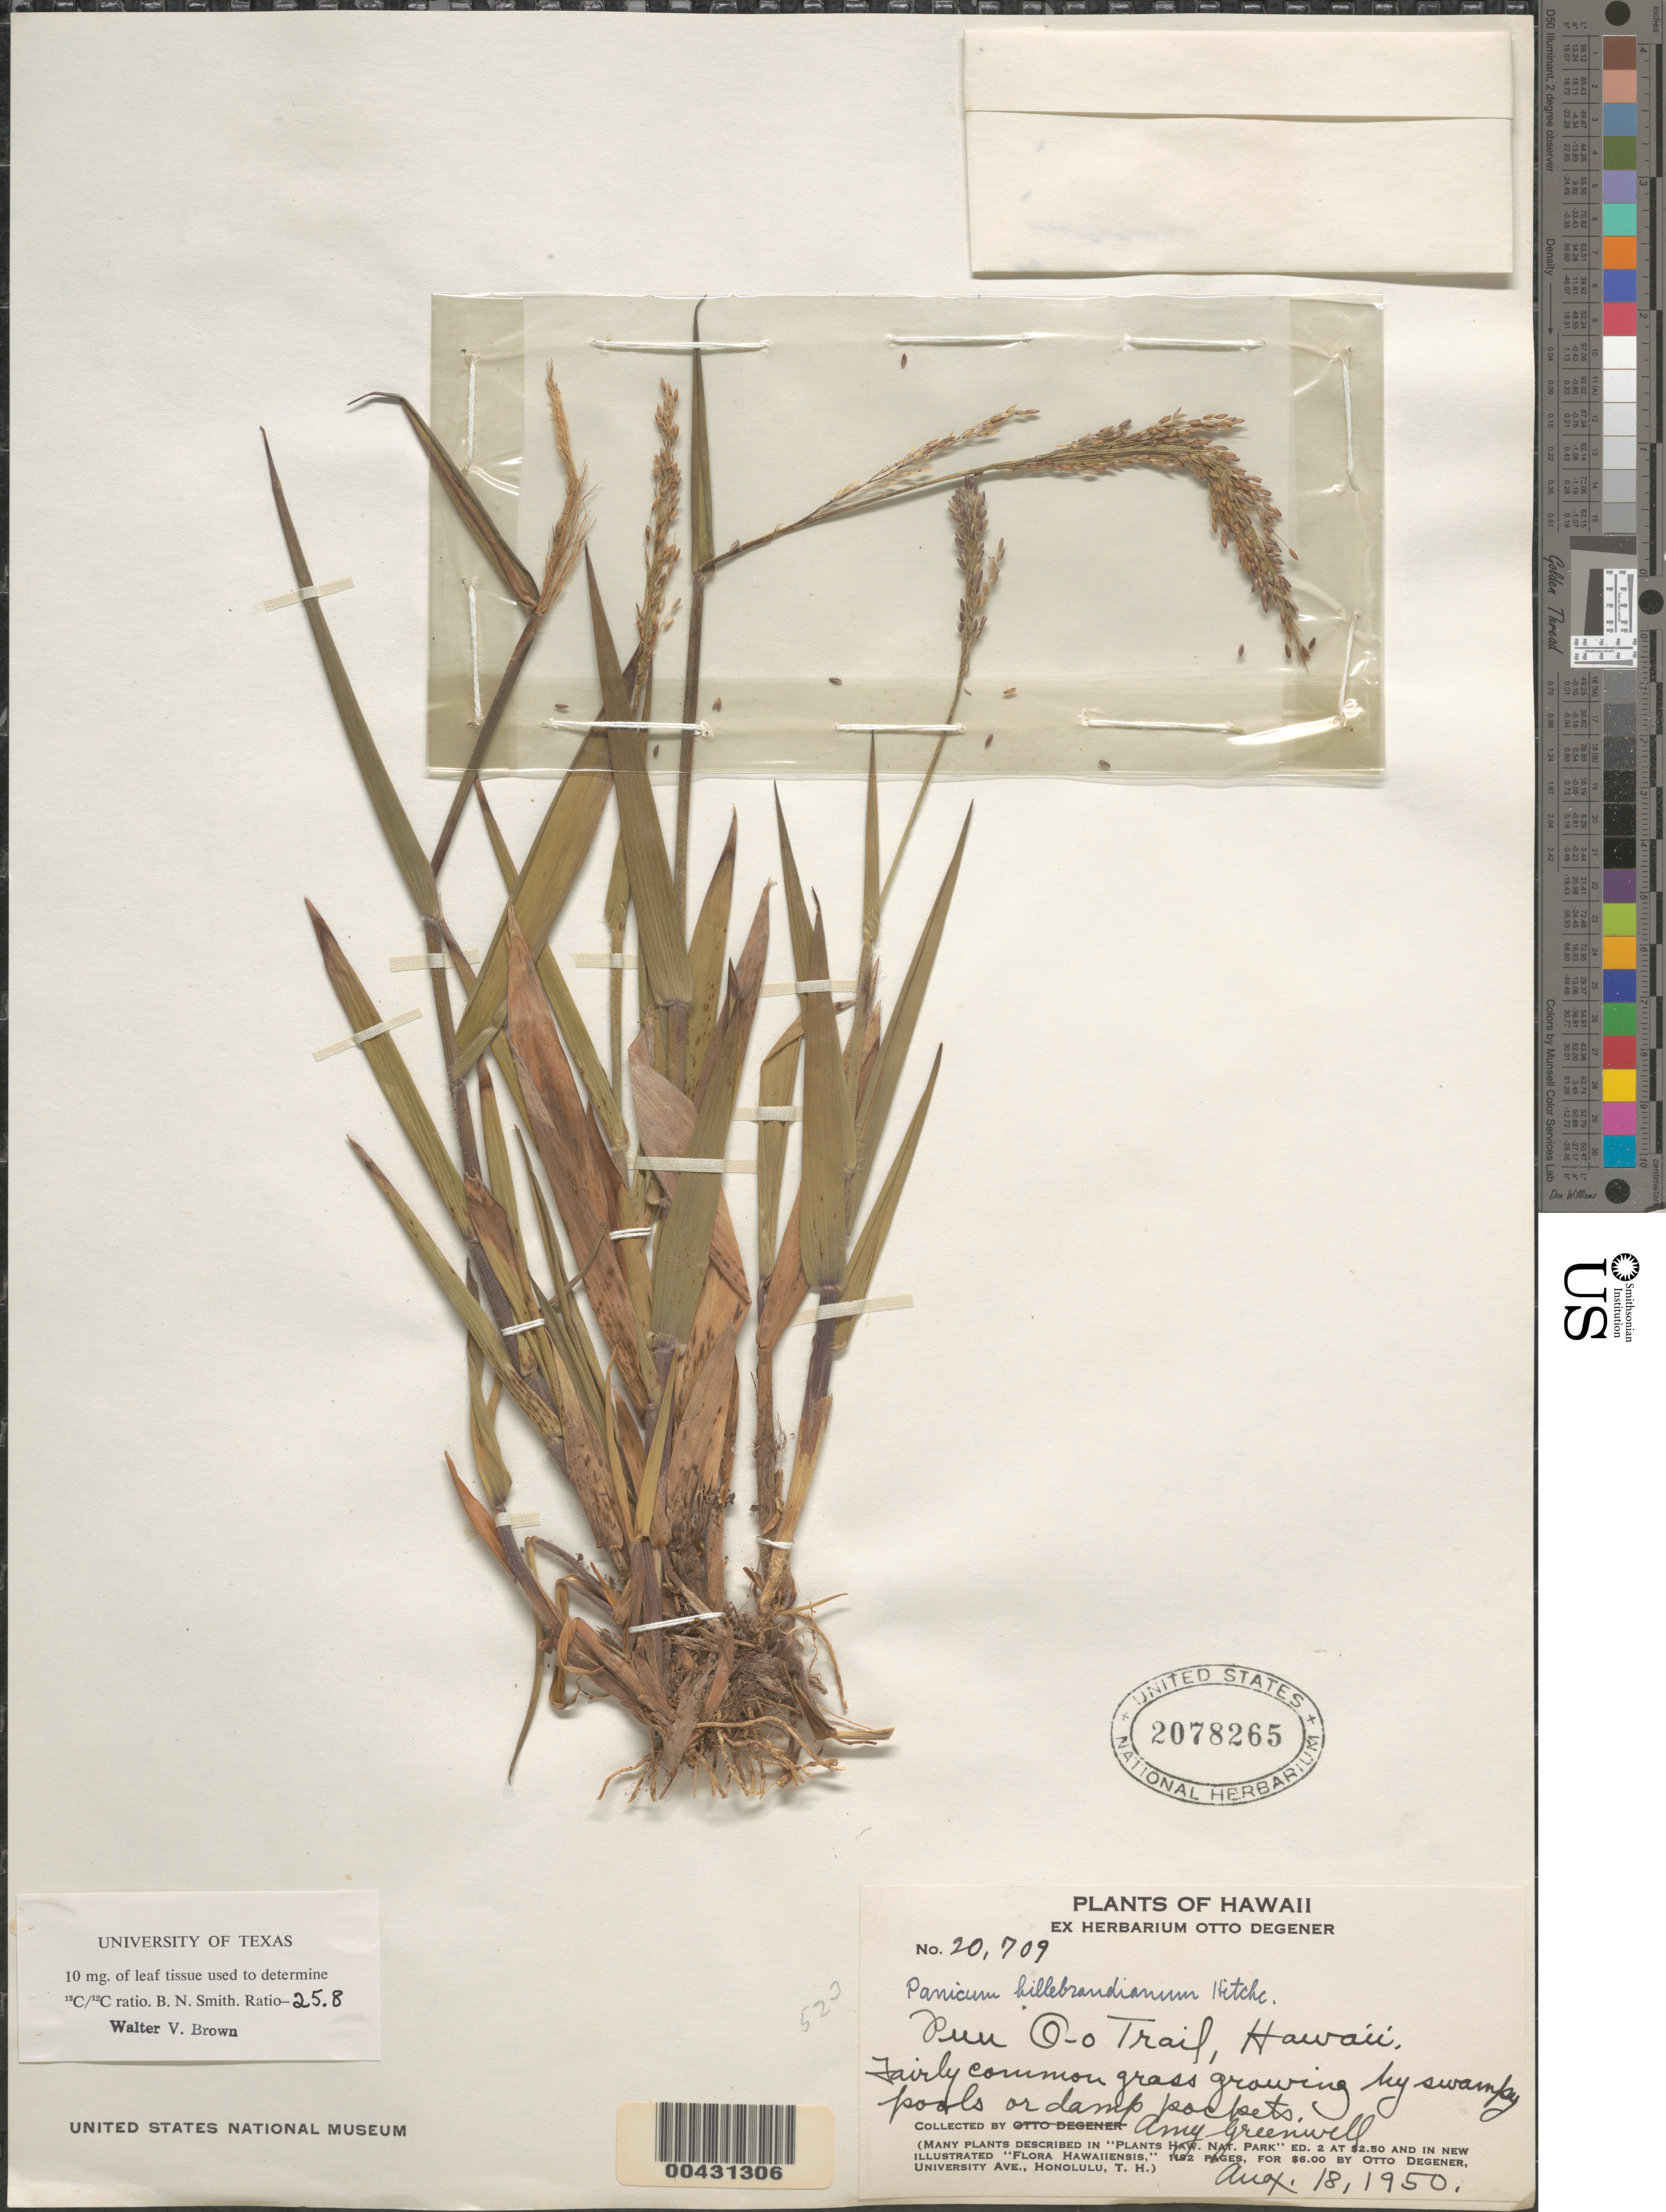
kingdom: Plantae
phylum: Tracheophyta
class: Liliopsida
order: Poales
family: Poaceae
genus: Dichanthelium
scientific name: Dichanthelium hillebrandianum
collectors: A. B. Greenwell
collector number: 20709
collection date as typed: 18 Aug 1950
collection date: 1950-08-18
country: United States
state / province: Hawaii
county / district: Hawaii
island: Hawaii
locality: Puu O-o Trail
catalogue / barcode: US 2078265